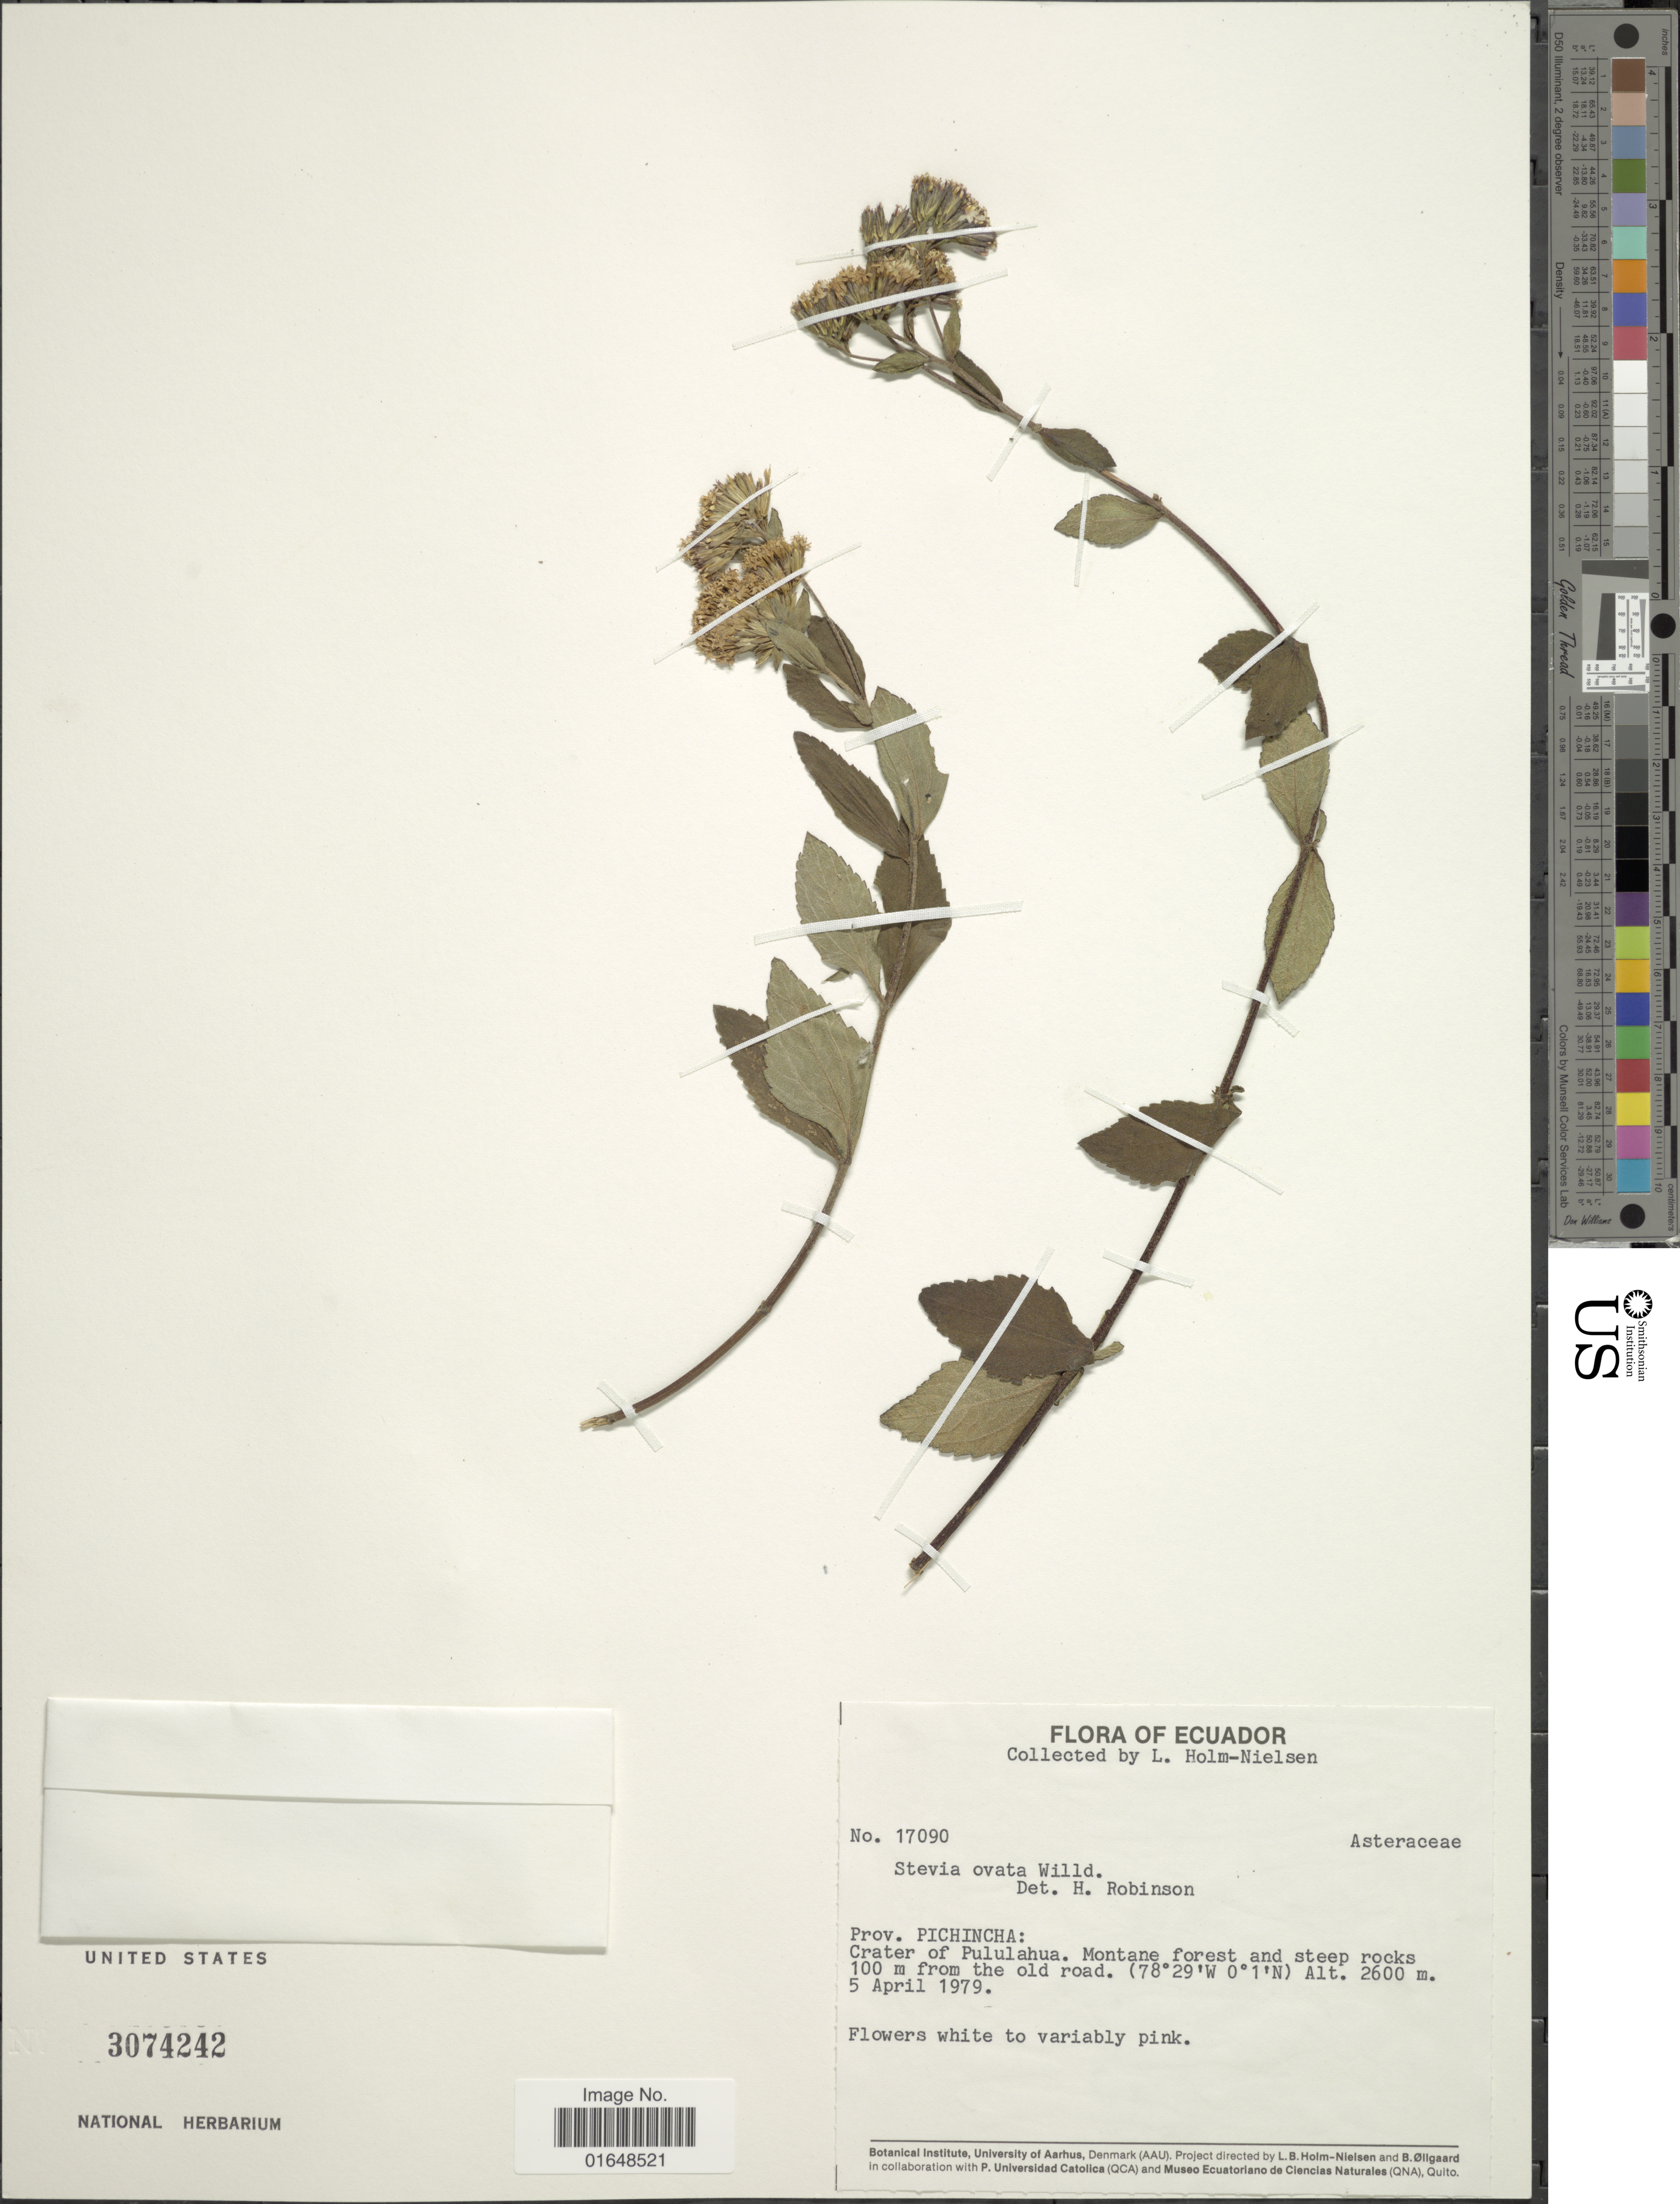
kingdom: Plantae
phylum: Tracheophyta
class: Magnoliopsida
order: Asterales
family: Asteraceae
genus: Stevia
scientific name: Stevia ovata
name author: Willd.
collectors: L. B. Holm-Nielsen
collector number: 17090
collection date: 1979-04-05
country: Ecuador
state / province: Pichincha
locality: Prov. Pichincha: Crater of Pululahua. Montane forest and steep rocks 100 m from the old road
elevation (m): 2600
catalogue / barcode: US 3074242